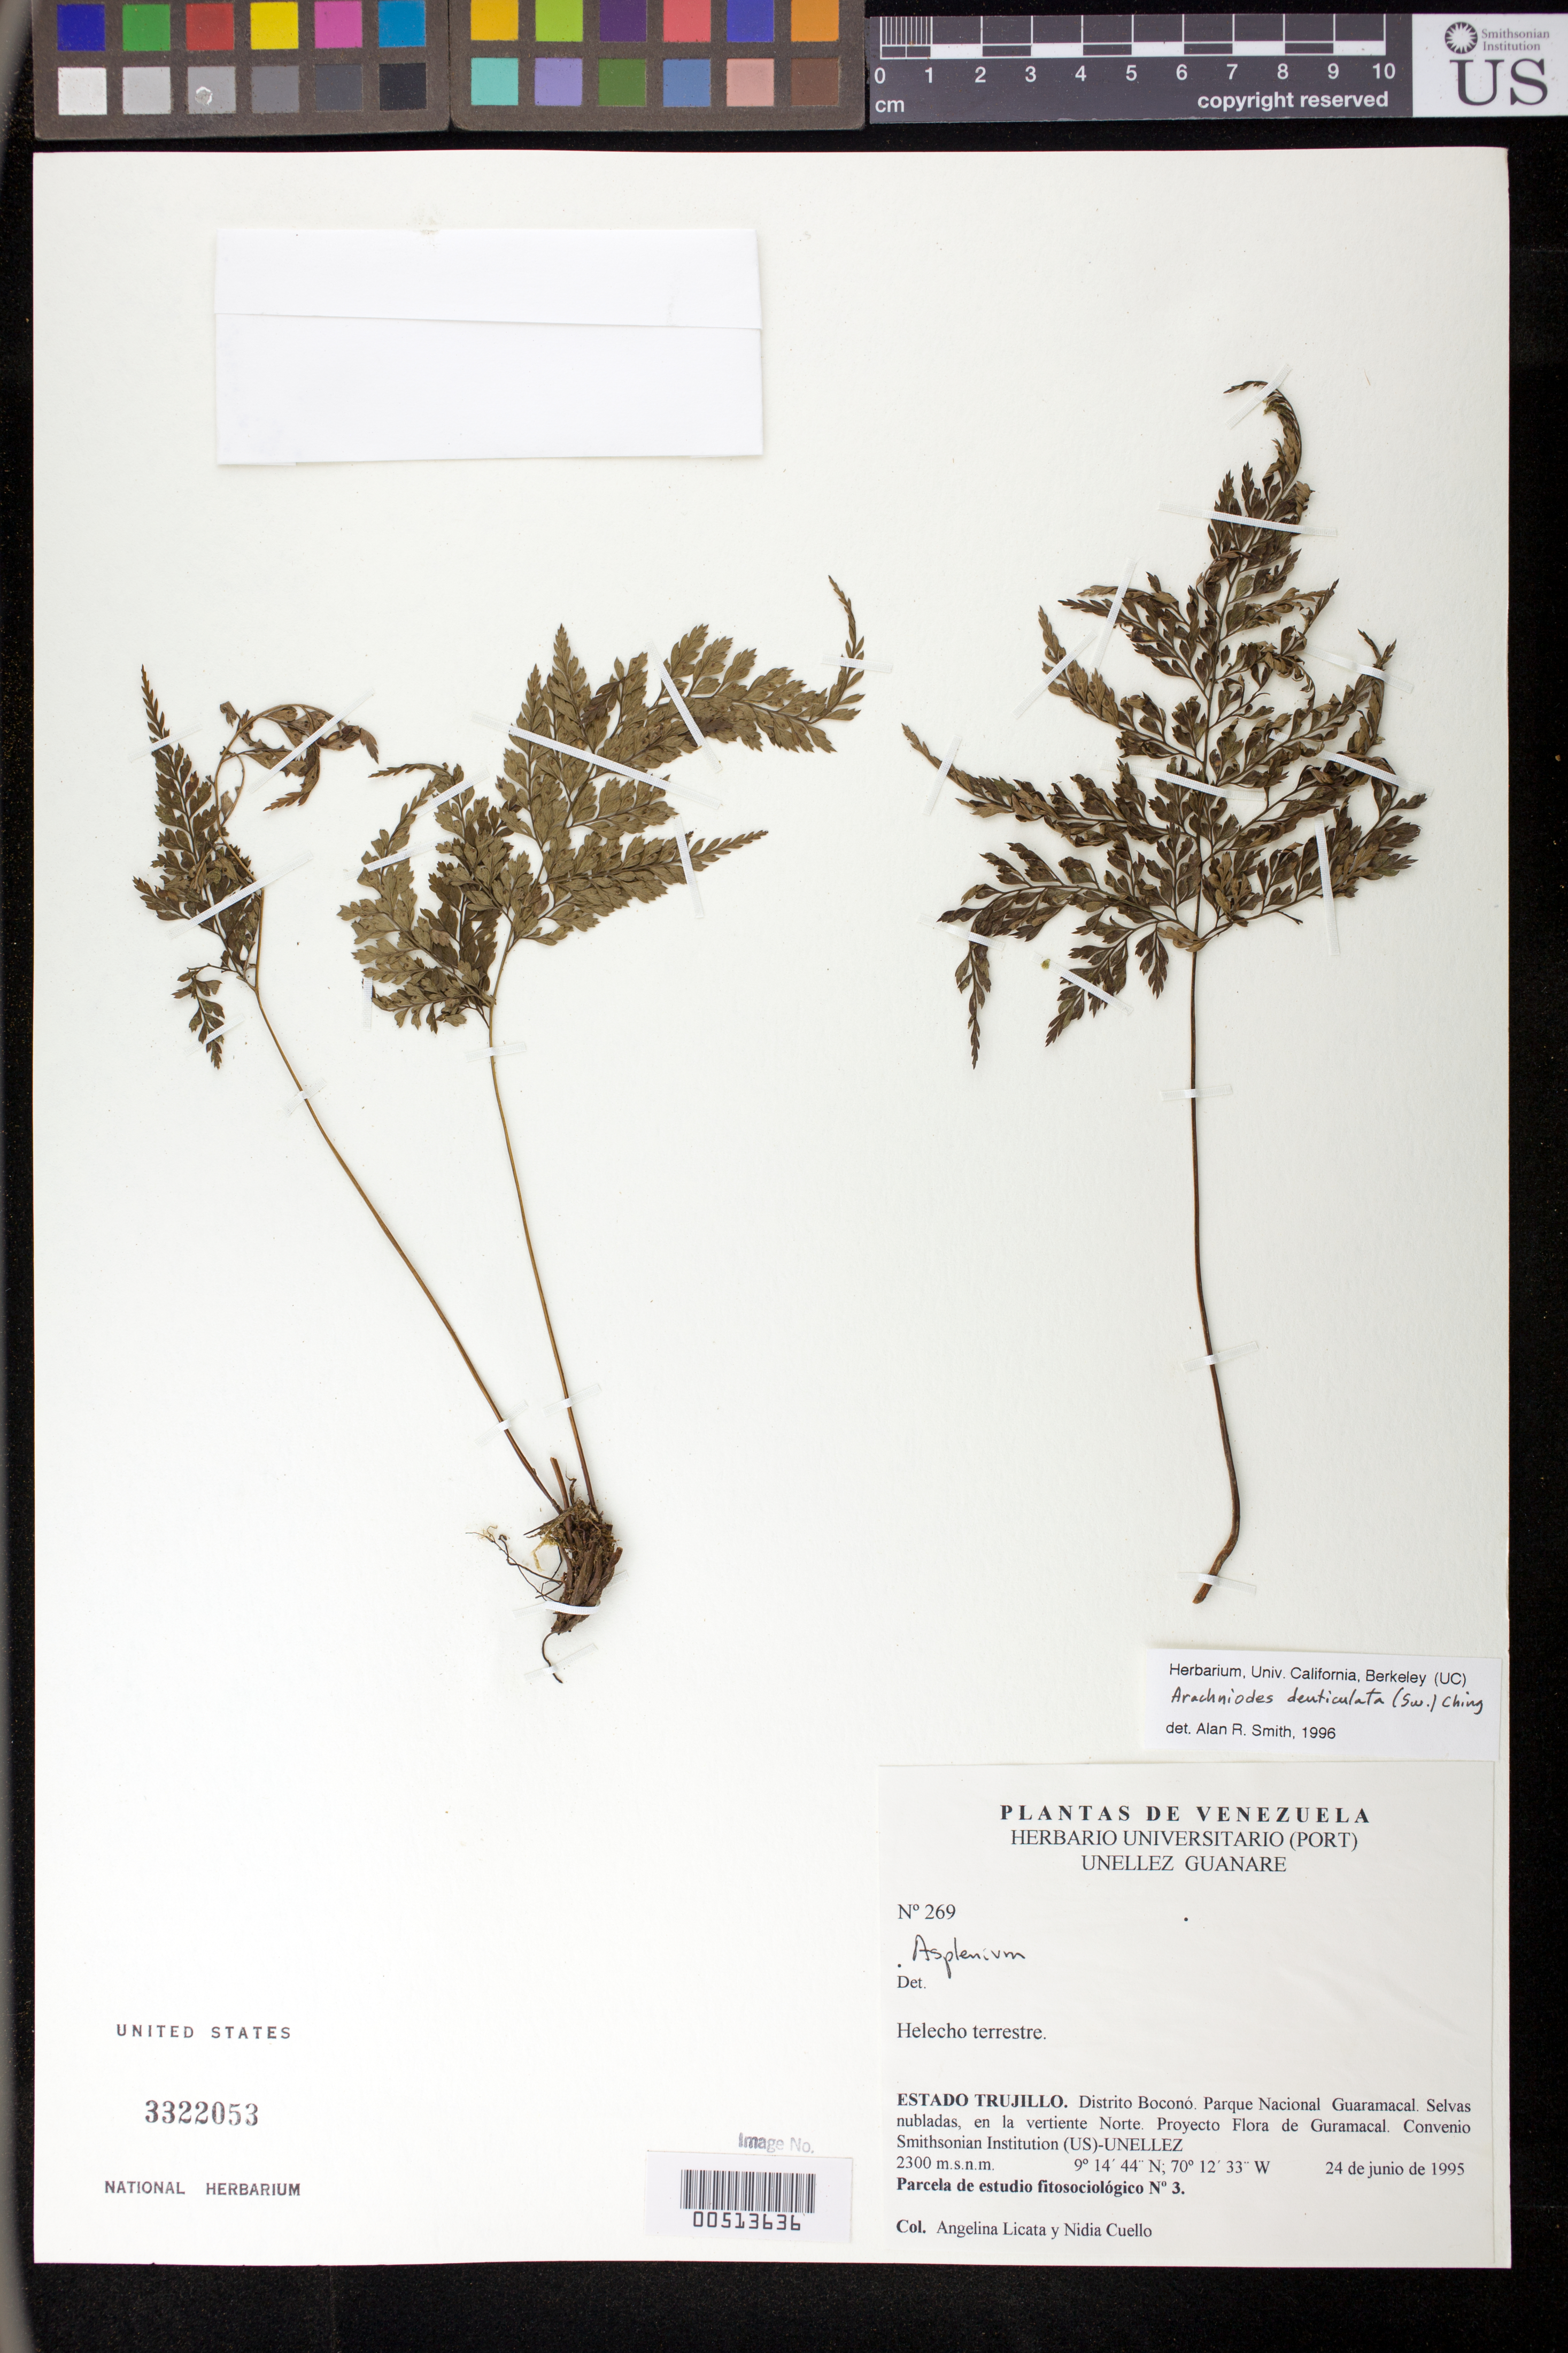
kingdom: Plantae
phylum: Tracheophyta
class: Polypodiopsida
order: Polypodiales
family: Dryopteridaceae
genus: Arachniodes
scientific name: Arachniodes denticulata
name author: (Sw.) Ching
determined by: Smith, A.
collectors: A. Licata & N. L. Cuello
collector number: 269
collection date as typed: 24 Jun 1995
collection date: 1995-06-24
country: Venezuela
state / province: Trujillo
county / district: Boconó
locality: Parque Nacional Guaramacal, vertiente N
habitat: Selvas nubladas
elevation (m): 2300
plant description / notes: PORT, US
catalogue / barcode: US 3322053